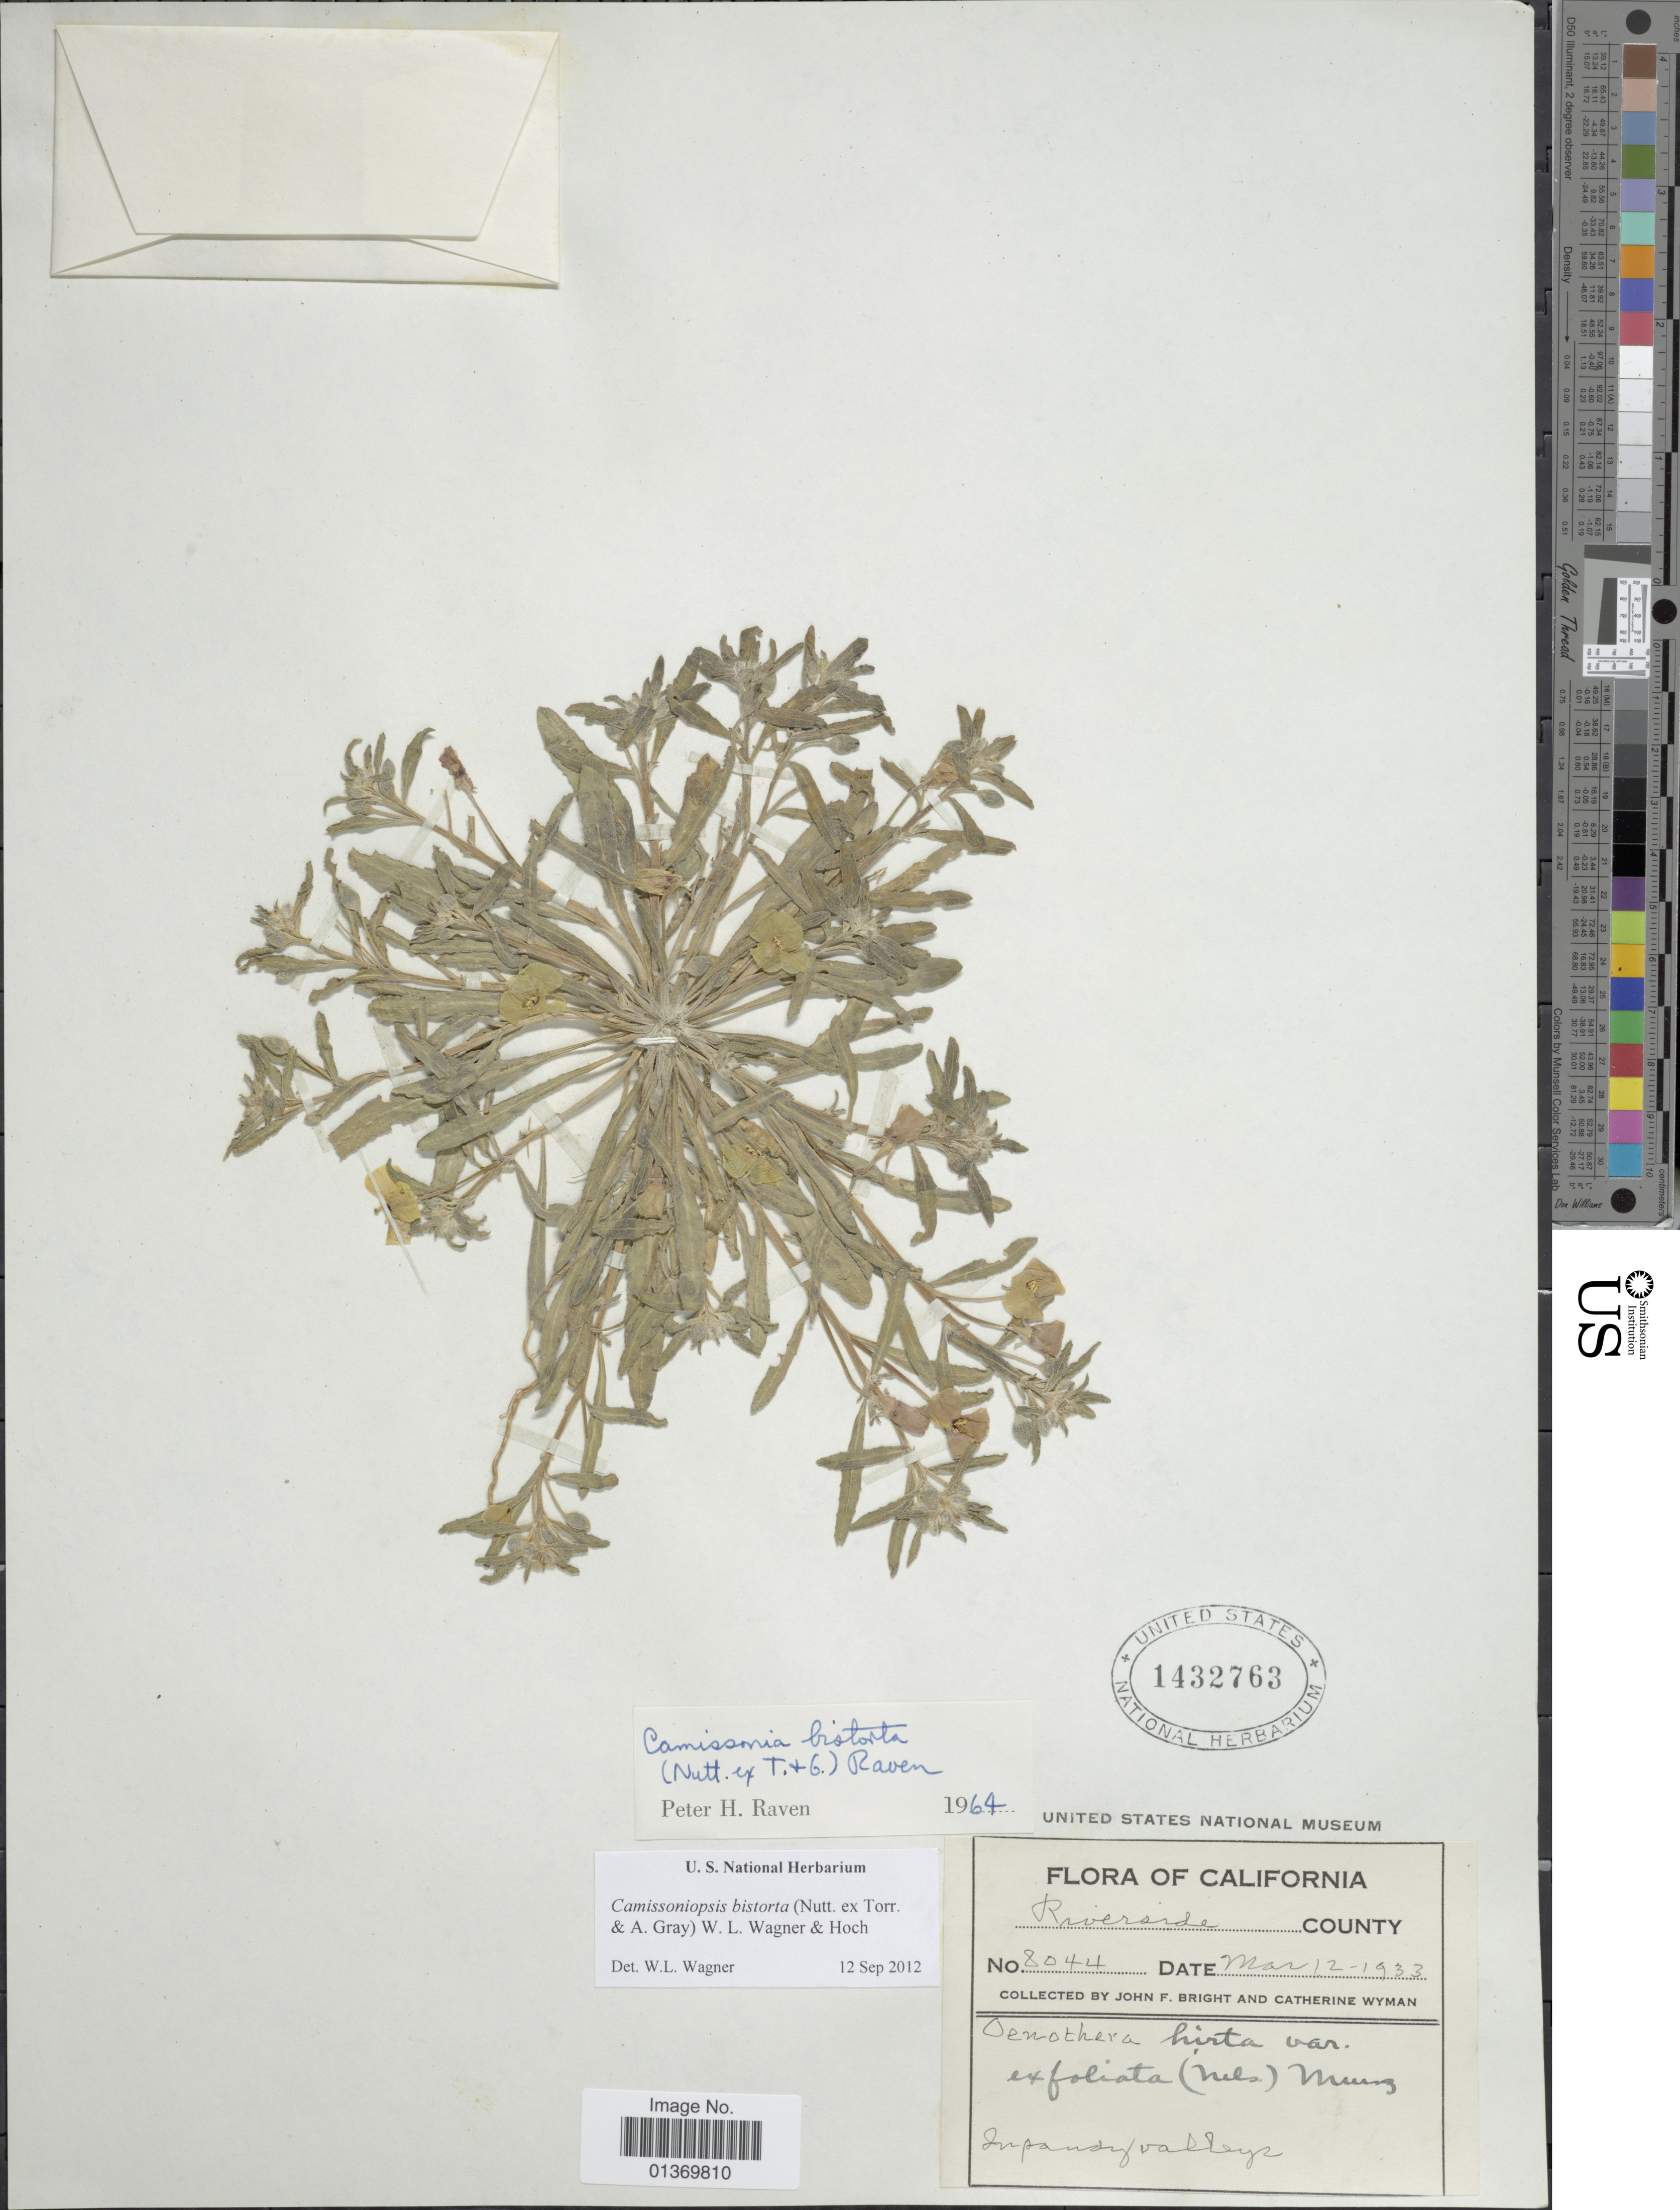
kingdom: Plantae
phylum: Tracheophyta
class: Magnoliopsida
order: Myrtales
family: Onagraceae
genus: Camissoniopsis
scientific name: Camissoniopsis bistorta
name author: (Nutt. ex Torr. & A. Gray) W.L. Wagner & Hoch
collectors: J. Bright & C. Wyman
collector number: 8044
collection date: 1933-03-12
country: United States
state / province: California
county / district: Riverside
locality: Riverside County, in sandy valleys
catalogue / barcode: US 1432763